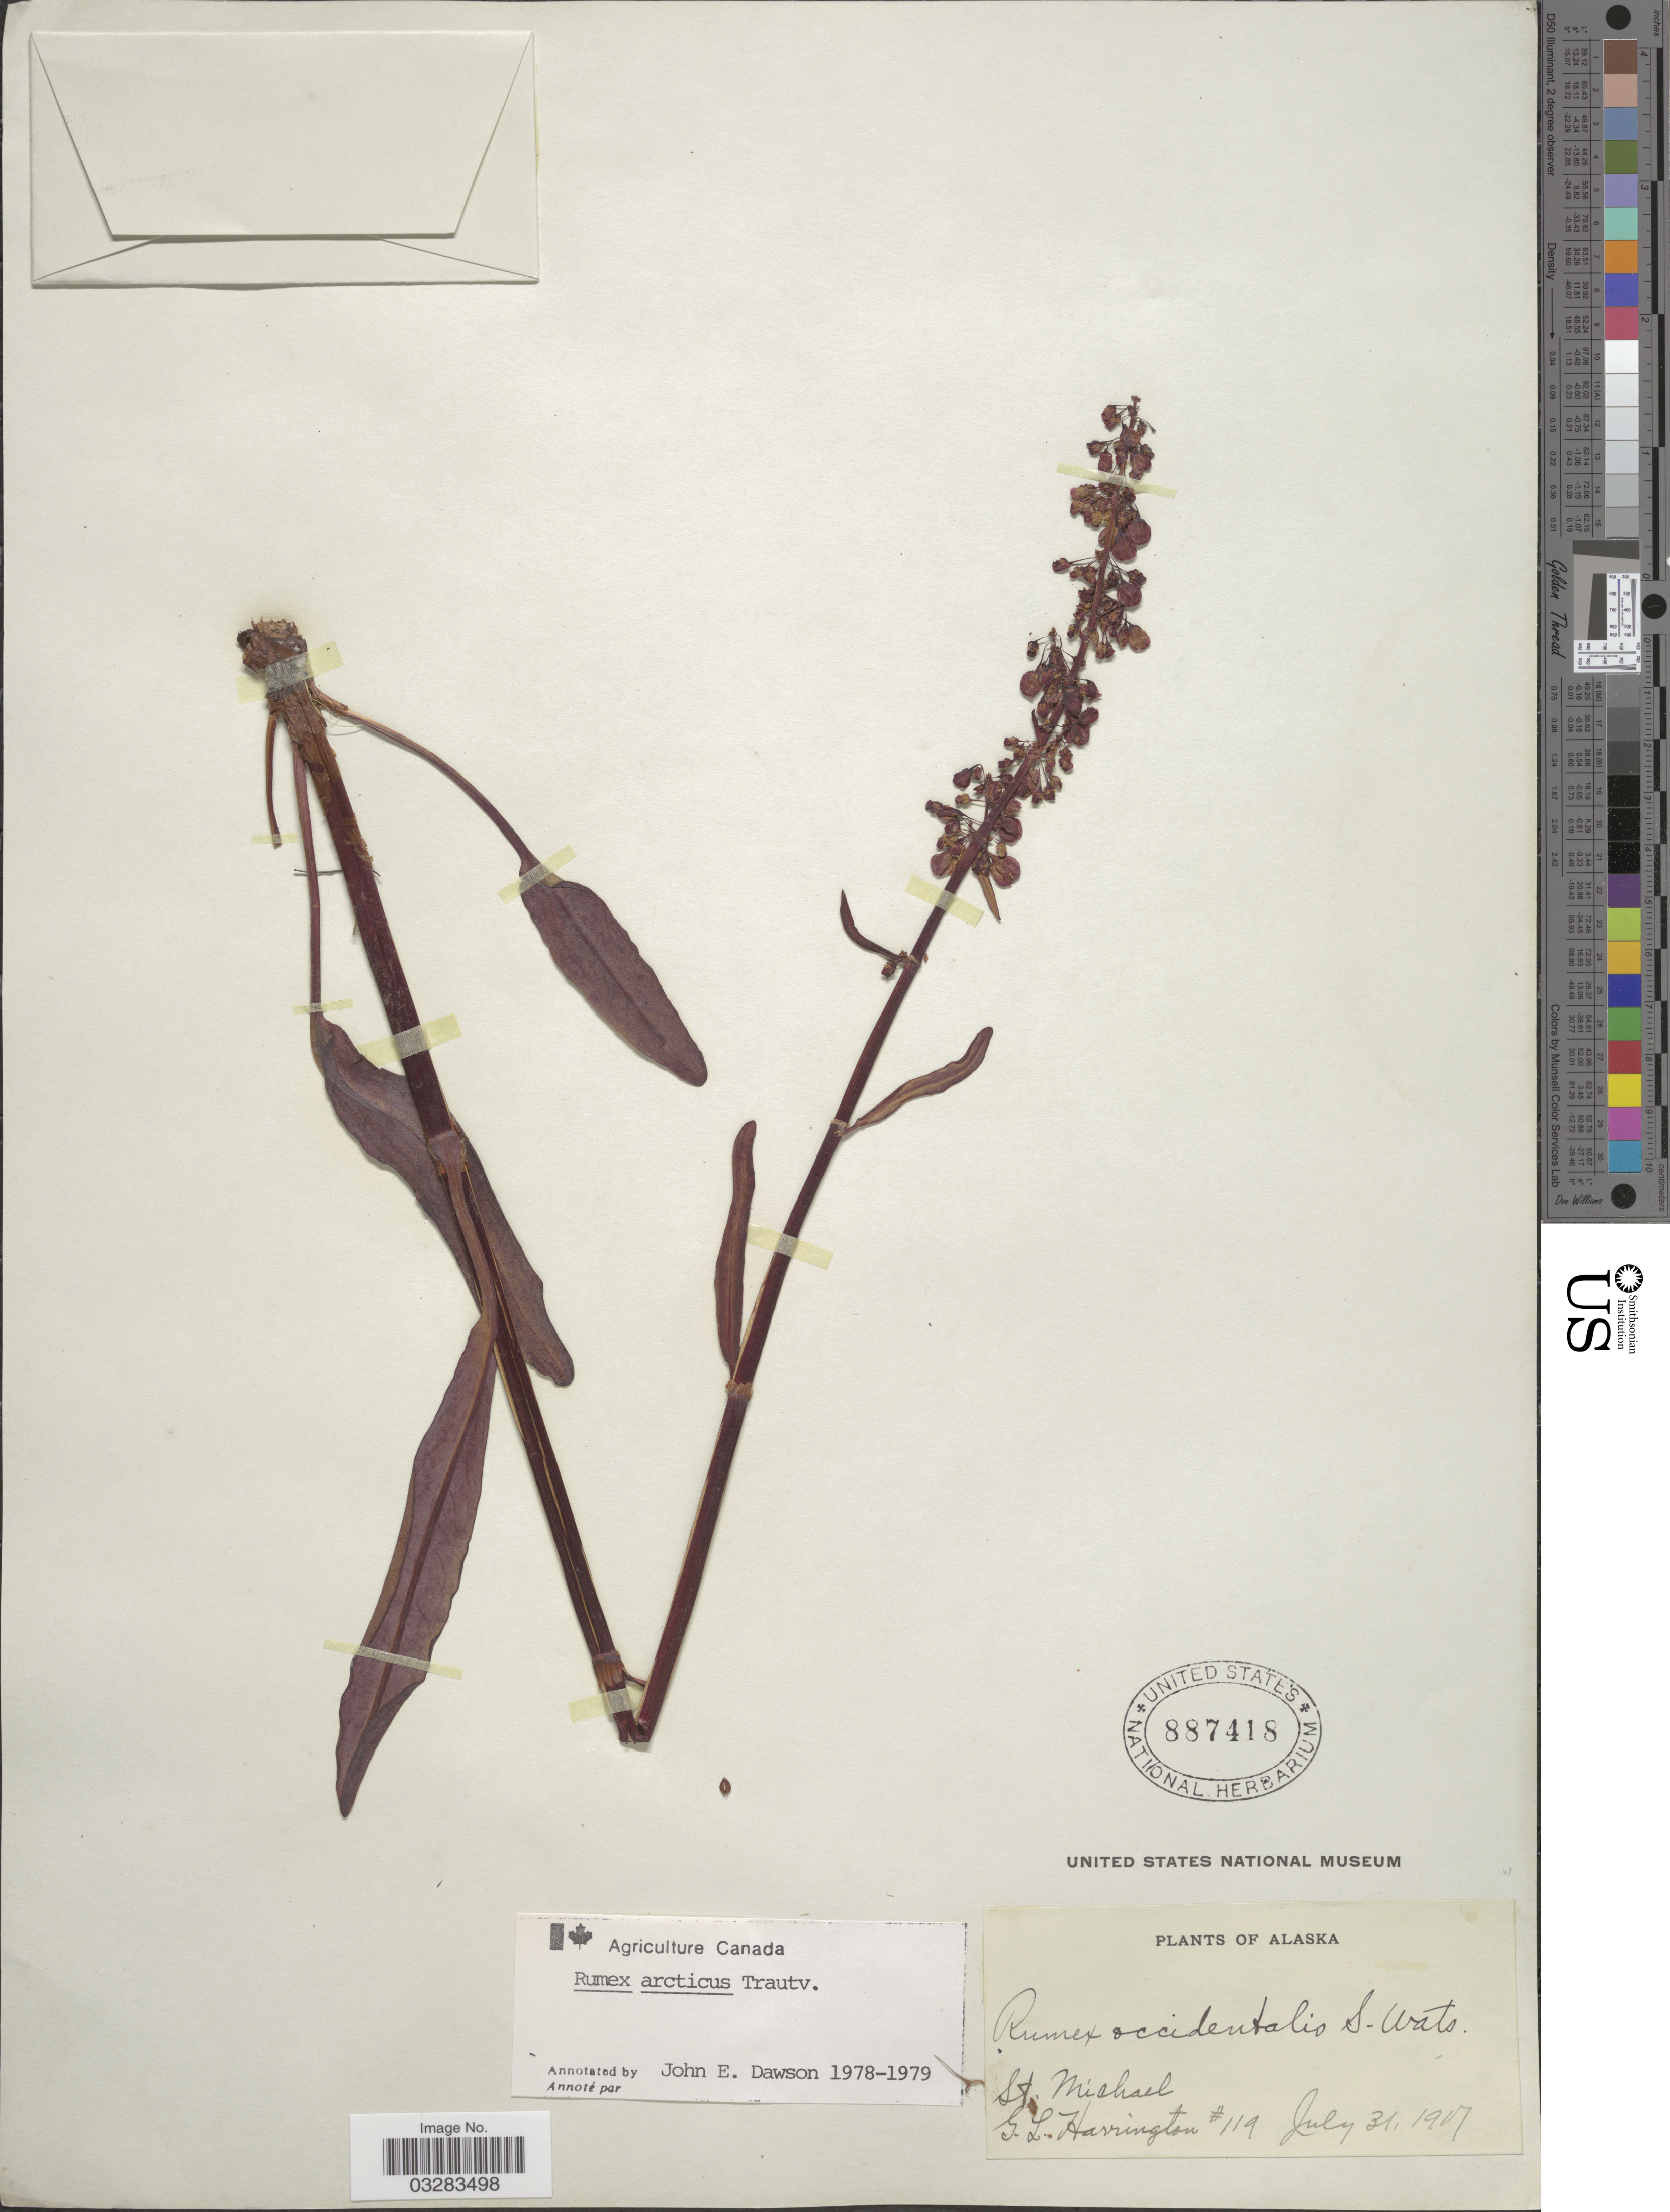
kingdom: Plantae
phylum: Tracheophyta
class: Magnoliopsida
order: Caryophyllales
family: Polygonaceae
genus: Rumex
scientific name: Rumex arcticus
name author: Trautv.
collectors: G. Harrington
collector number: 119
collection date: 1907-07-31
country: United States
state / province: Alaska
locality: St. Michael.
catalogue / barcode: US 887418